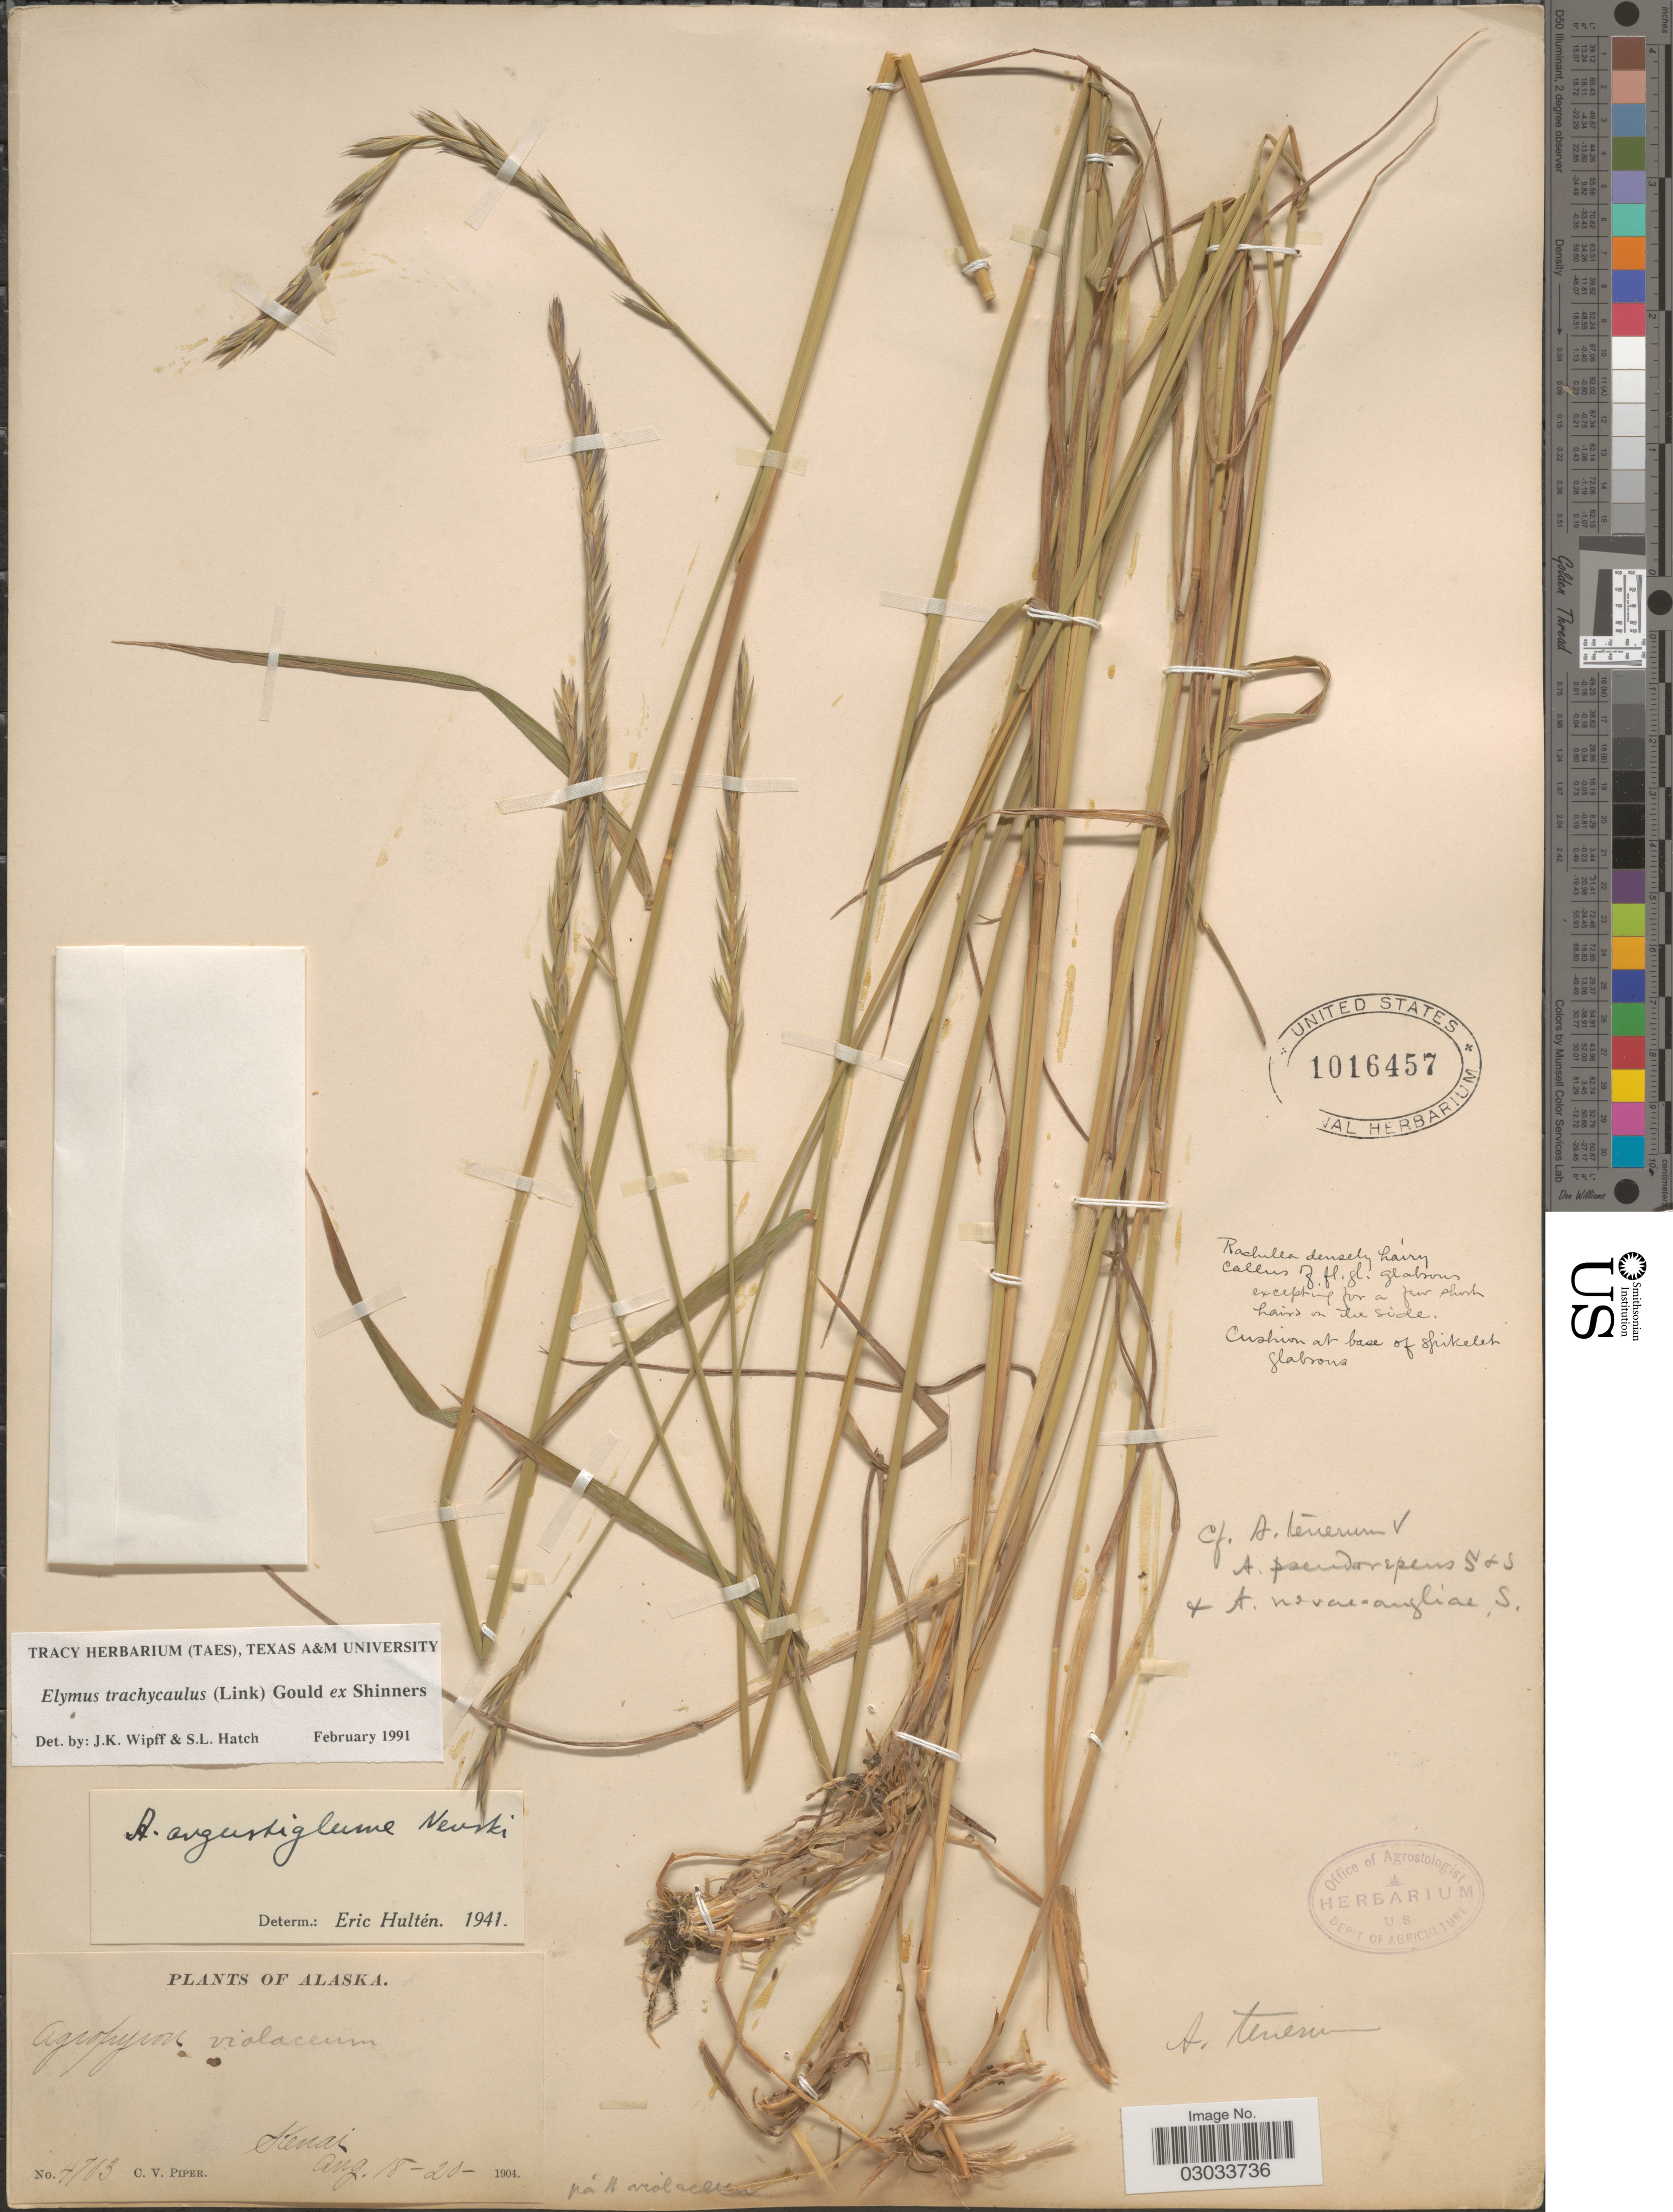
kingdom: Plantae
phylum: Tracheophyta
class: Liliopsida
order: Poales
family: Poaceae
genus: Elymus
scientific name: Elymus trachycaulus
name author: (Link) Gould ex Shinners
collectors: C. V. Piper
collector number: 4703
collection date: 1904-08-18/1904-08-20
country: United States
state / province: Alaska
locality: Kenai.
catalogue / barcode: US 1016457